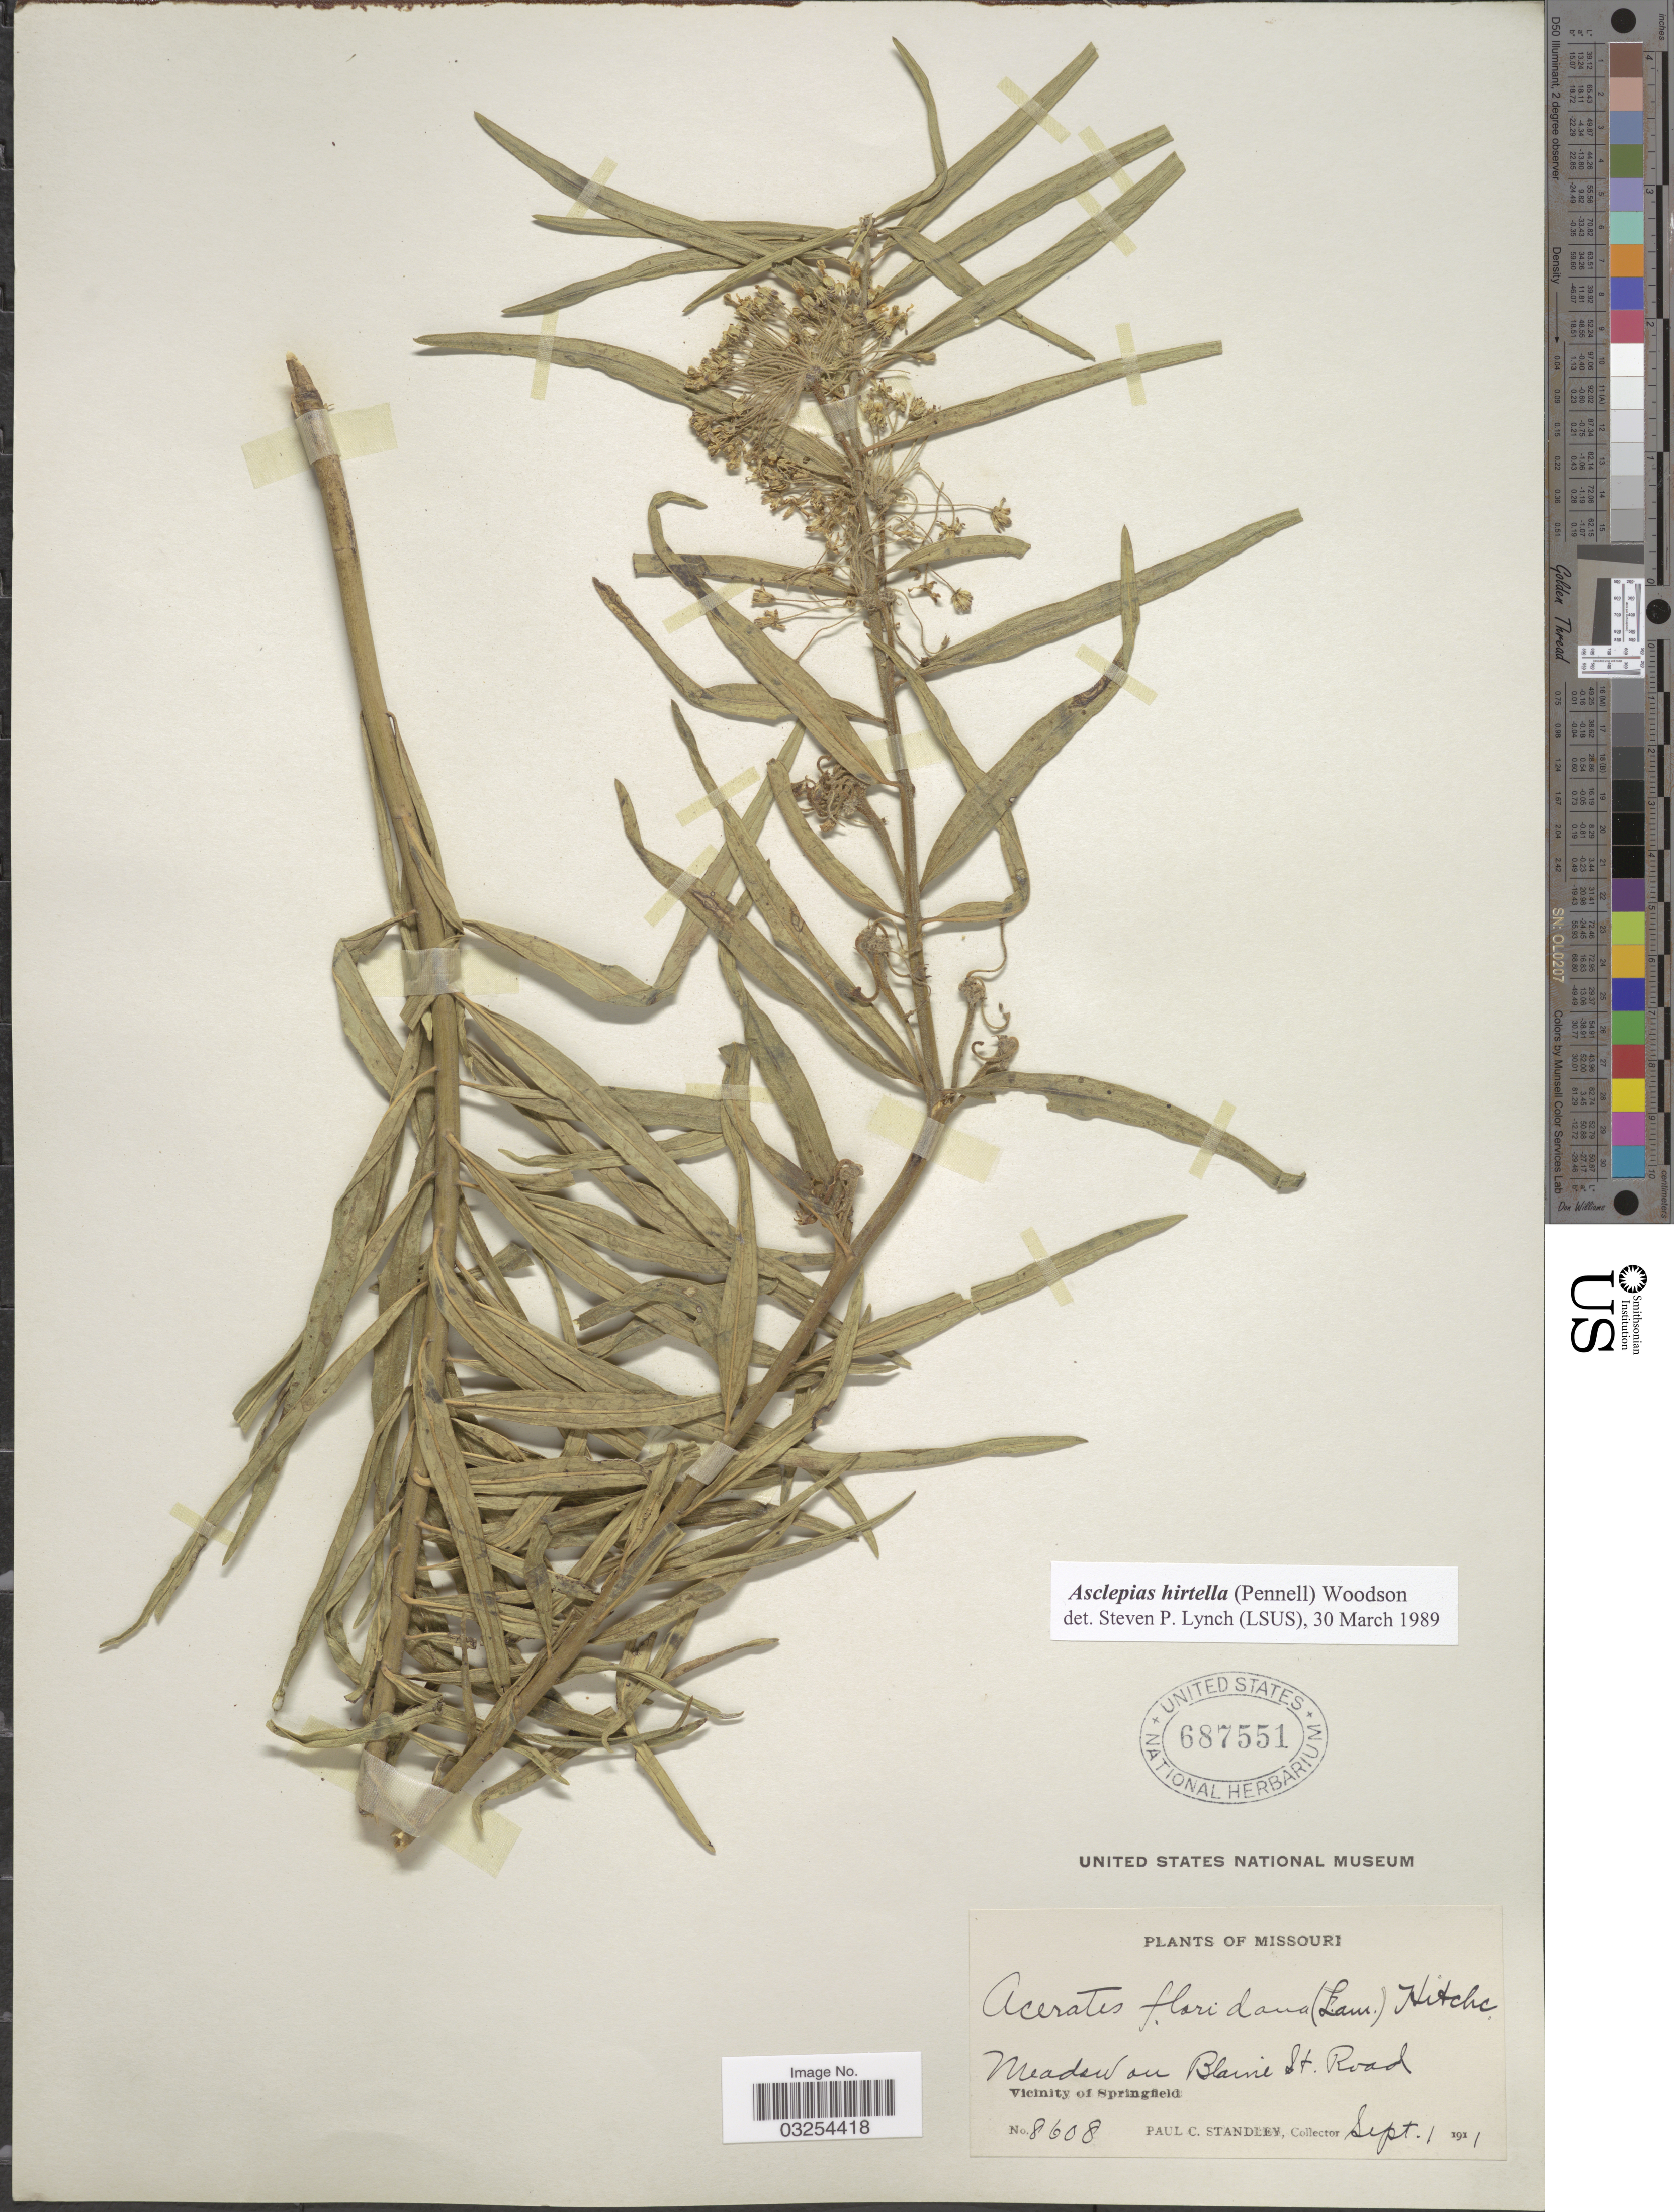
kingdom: Plantae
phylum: Tracheophyta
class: Magnoliopsida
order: Gentianales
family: Apocynaceae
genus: Asclepias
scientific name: Asclepias hirtella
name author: (Pennell) Woodson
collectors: P. C. Standley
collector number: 8608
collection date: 1911-09-01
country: United States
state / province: Missouri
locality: Meadow ou Blaine St. Road. Vicinity of Springfield.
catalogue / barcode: US 687551